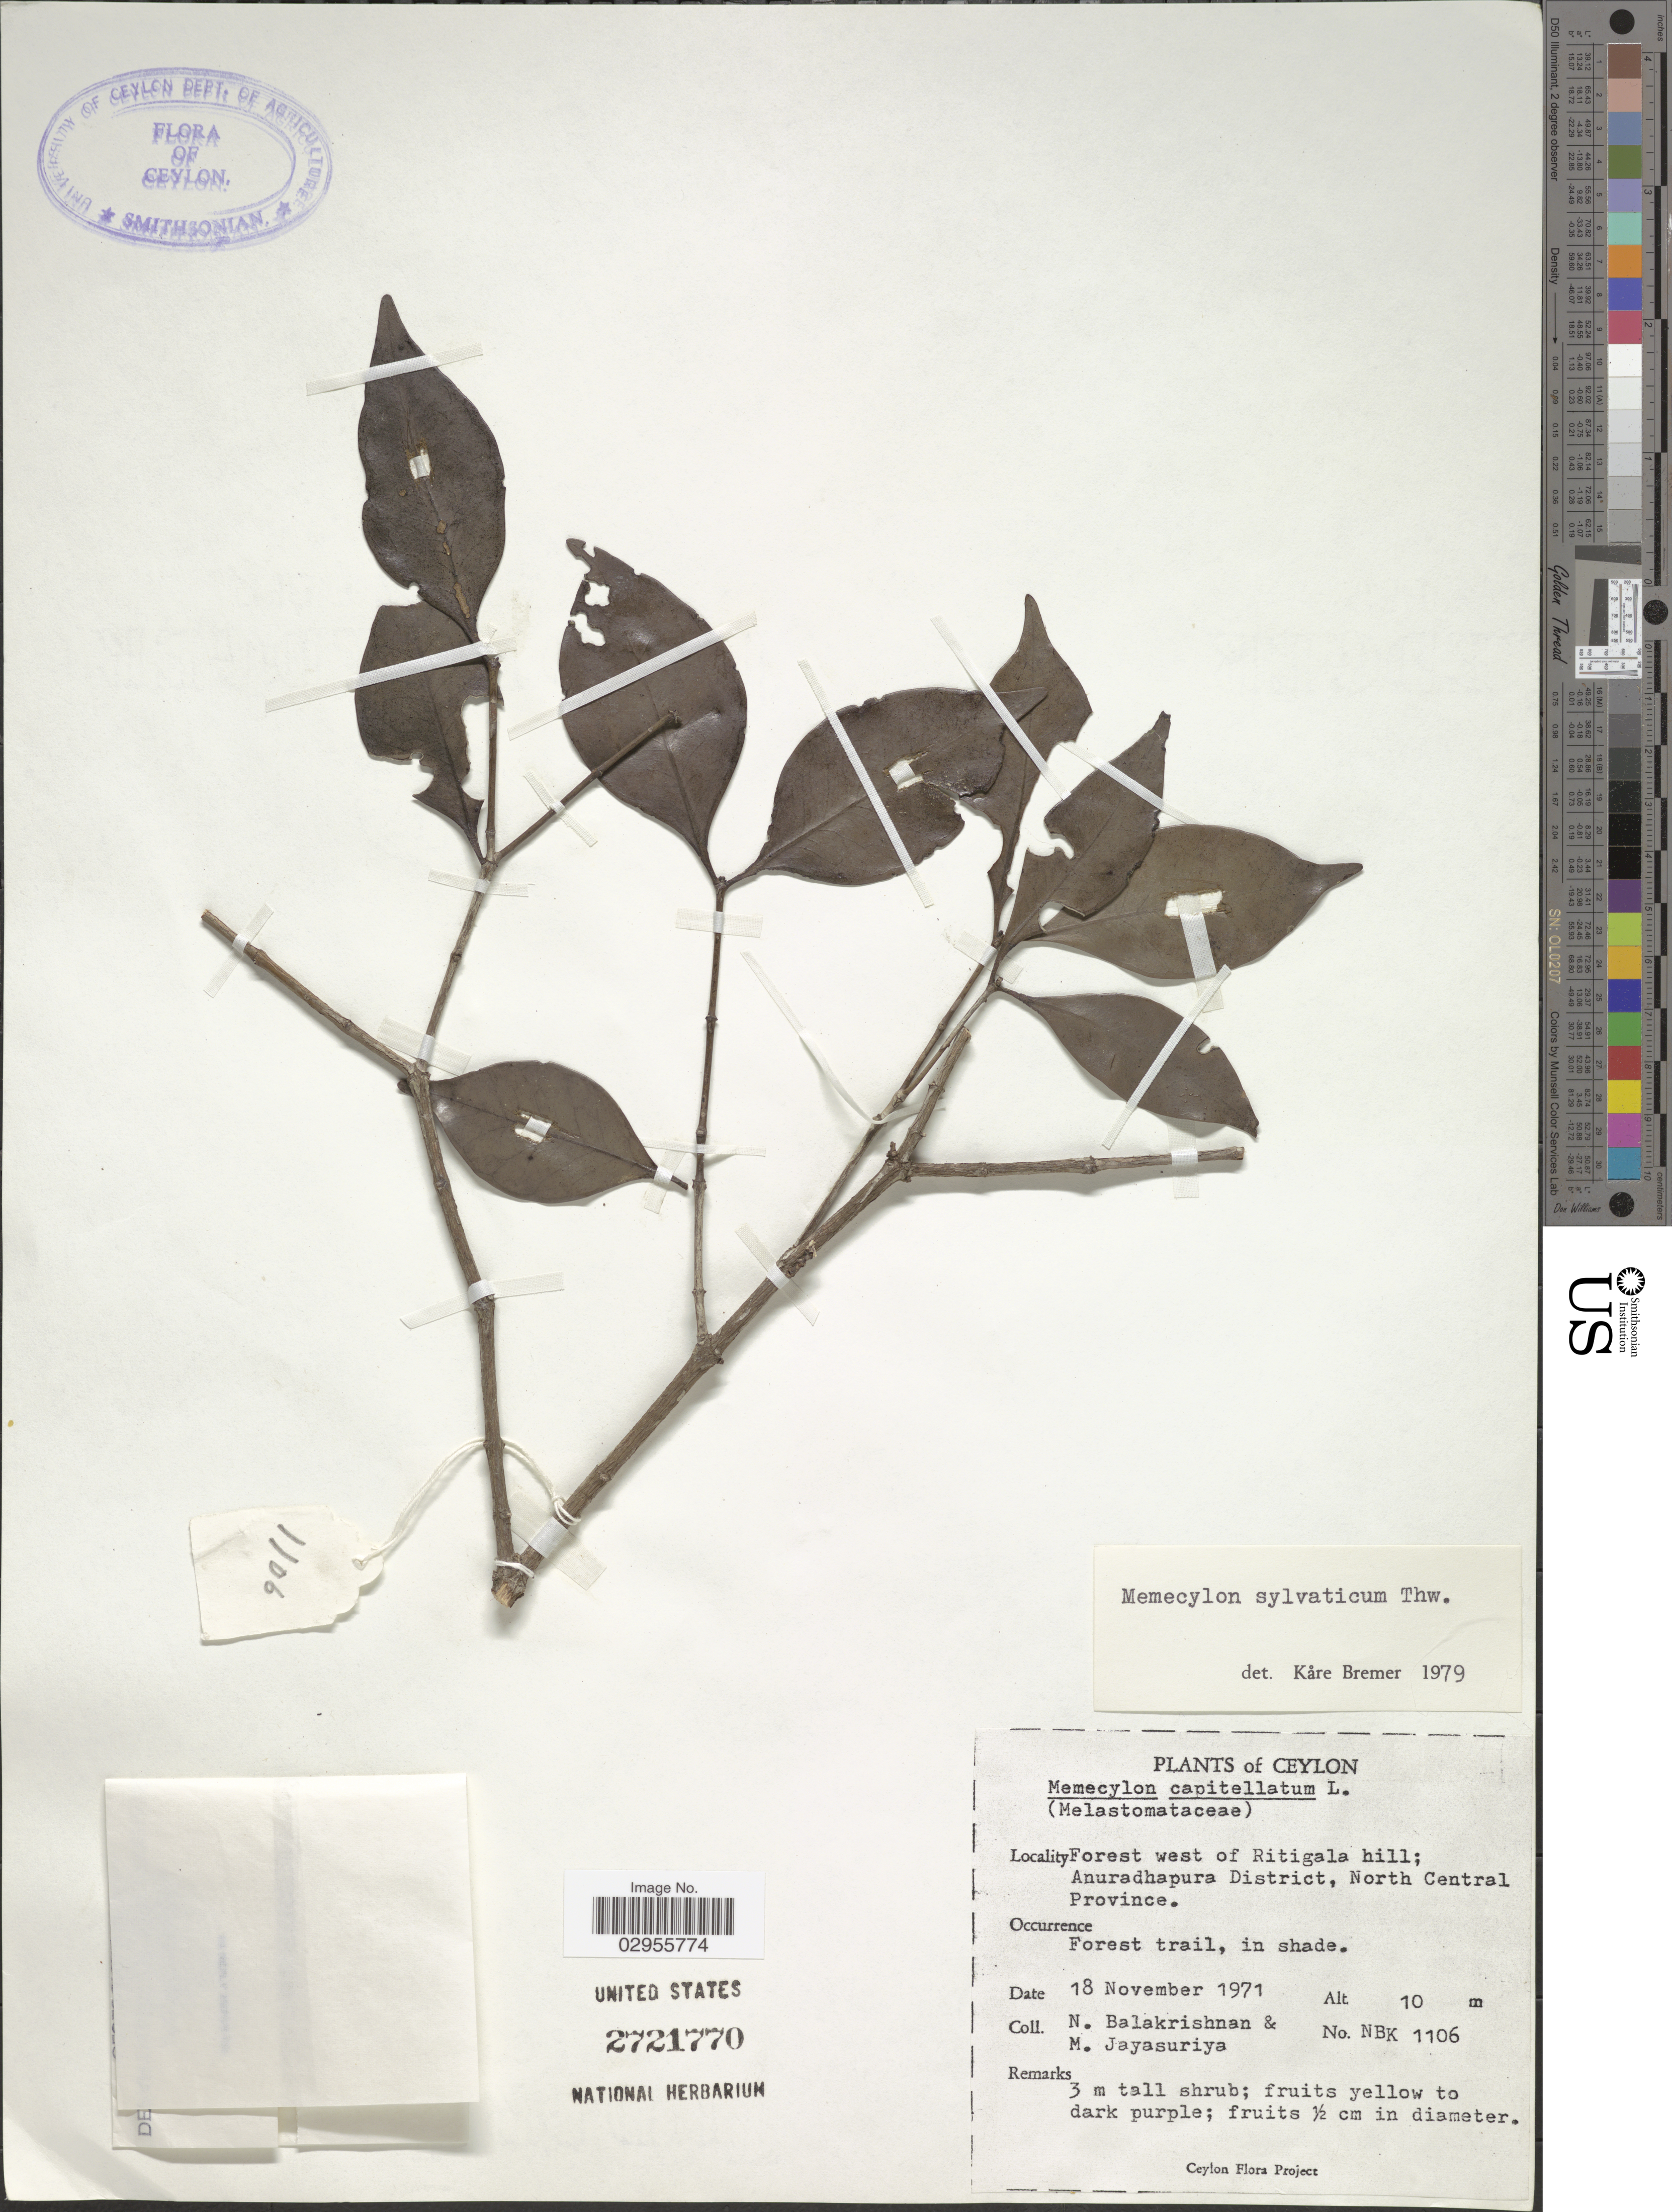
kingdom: Plantae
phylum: Tracheophyta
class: Magnoliopsida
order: Myrtales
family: Melastomataceae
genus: Memecylon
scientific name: Memecylon sylvaticum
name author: Thwaites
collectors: N. Balakrishnan & M. Jayasuriya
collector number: NBK1106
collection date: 1971-11-18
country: Sri Lanka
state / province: North Central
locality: Ceylon, Forest west of Ritigala hill; Anuradhapura District.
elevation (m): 10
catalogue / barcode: US 2721770